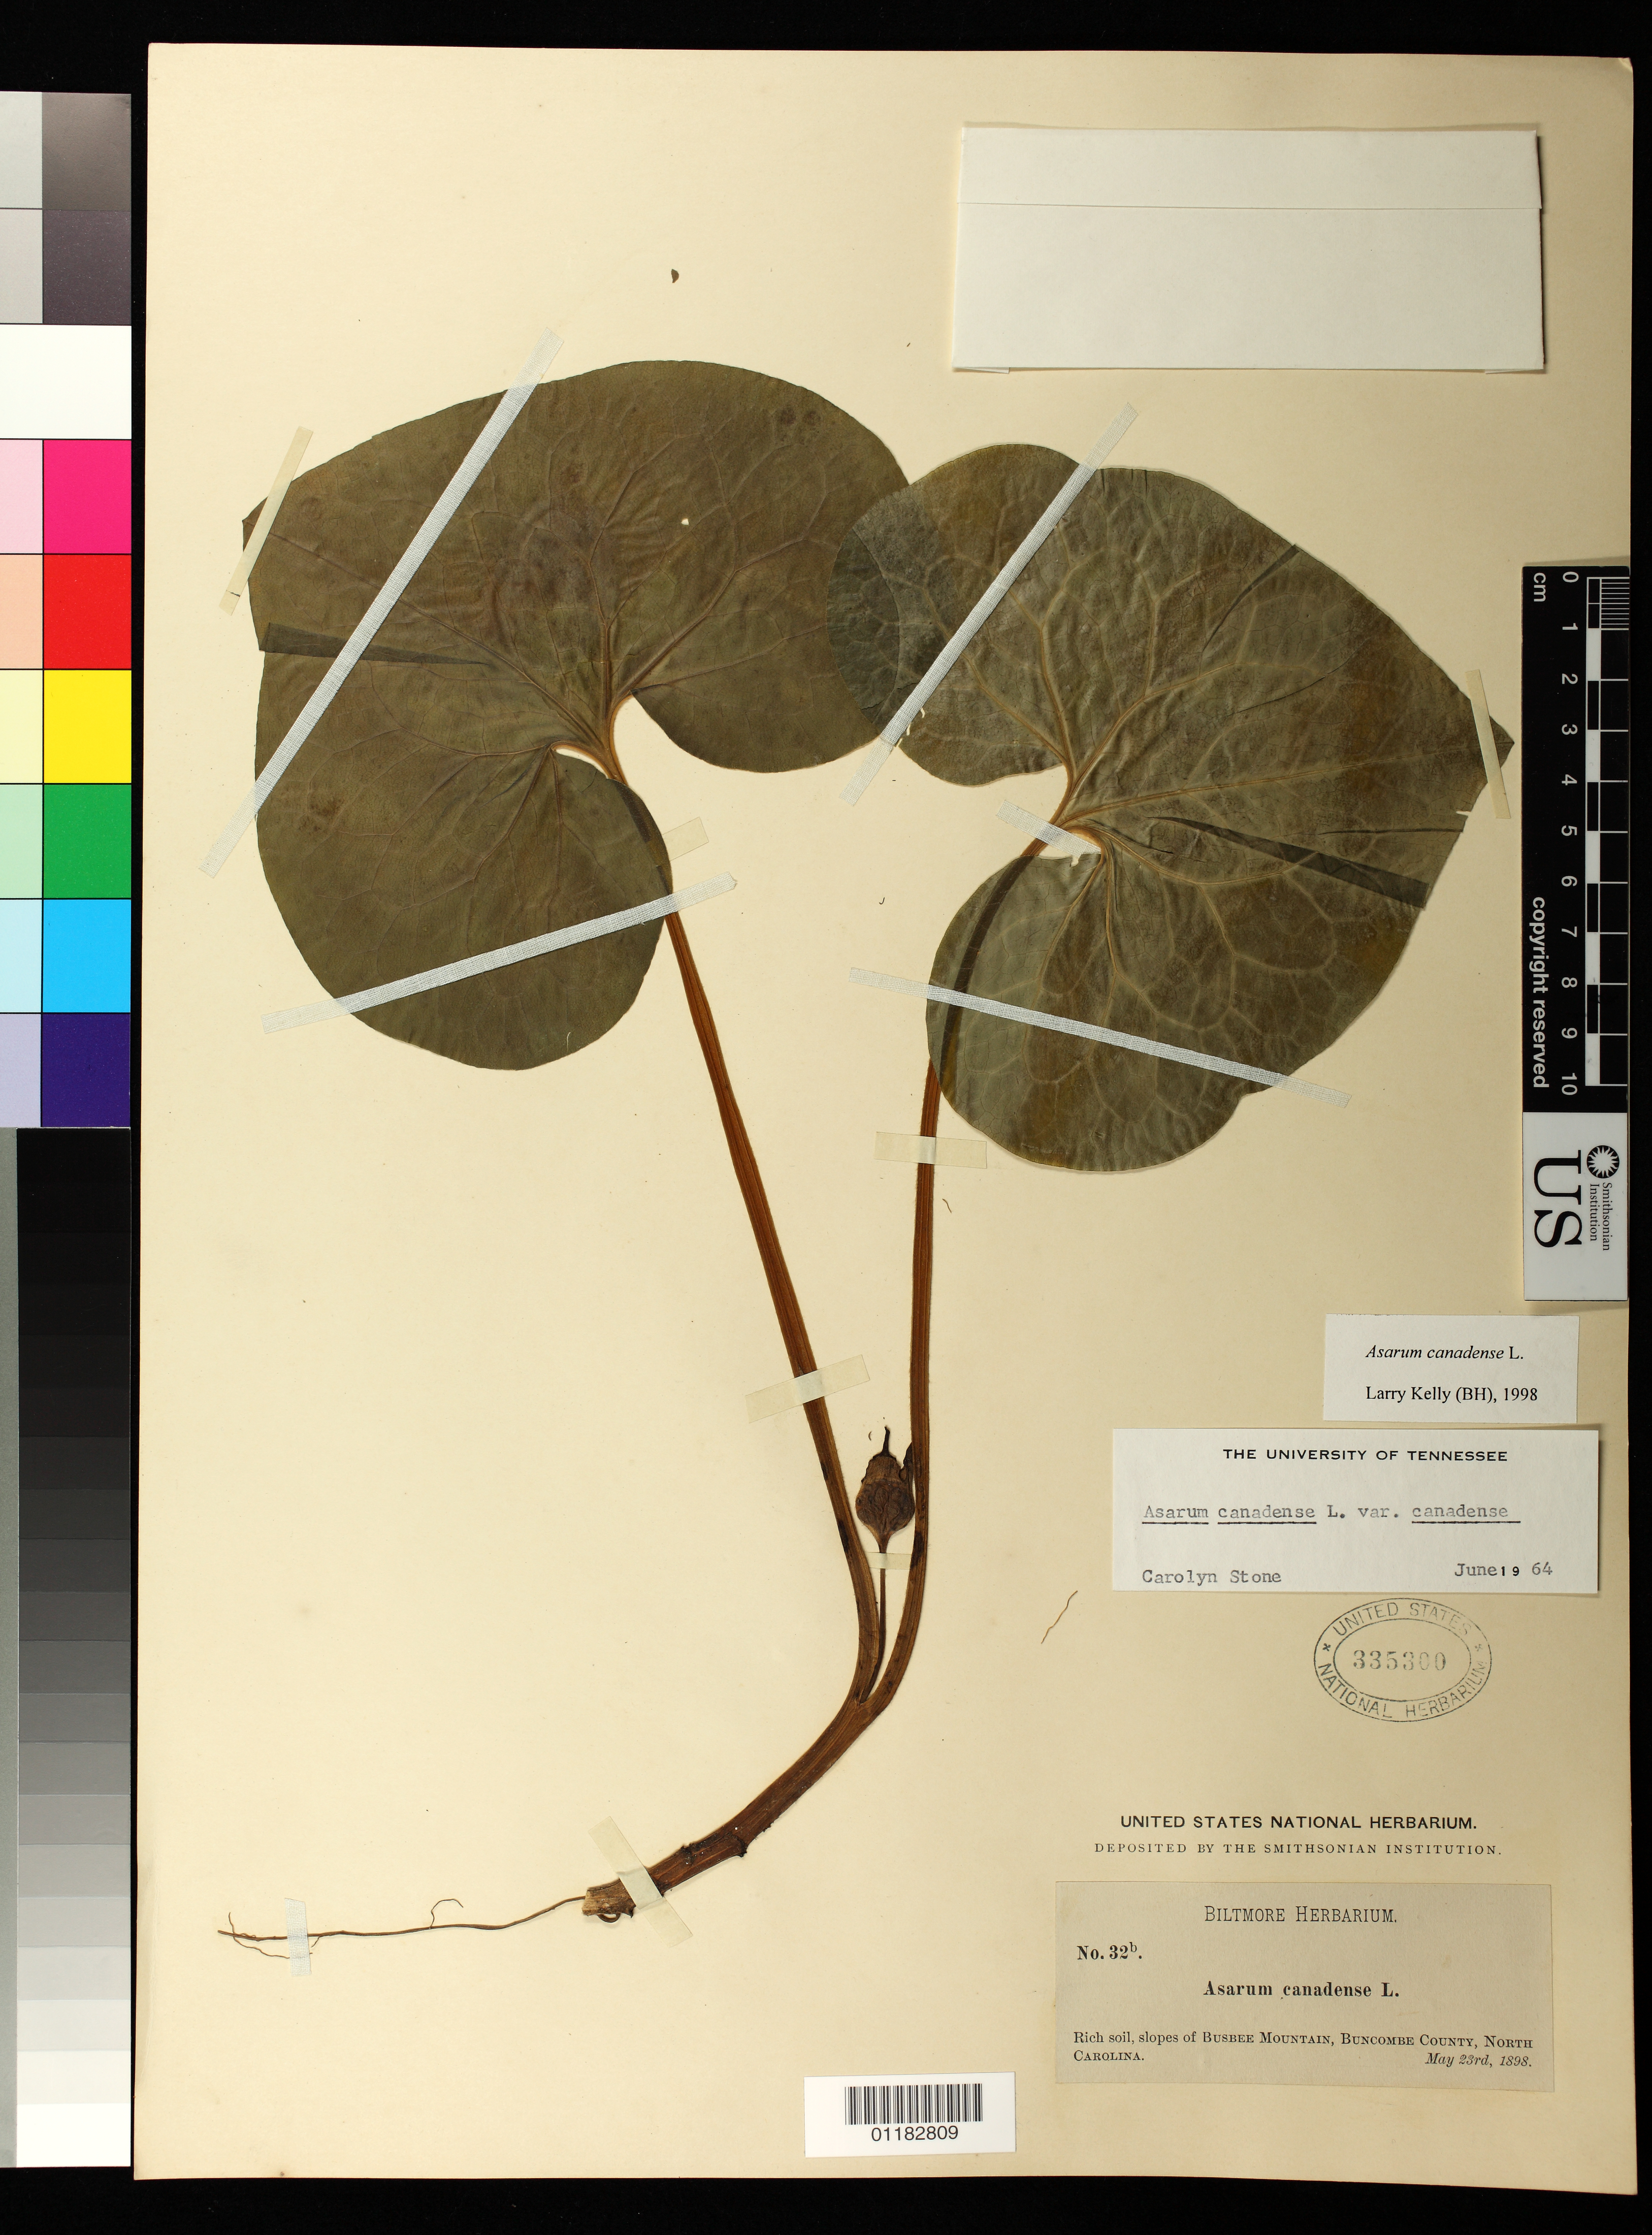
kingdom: Plantae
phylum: Tracheophyta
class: Magnoliopsida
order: Piperales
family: Aristolochiaceae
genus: Asarum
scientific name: Asarum canadense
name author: L.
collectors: ex herb. Biltmore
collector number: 32b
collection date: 1898-05-23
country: United States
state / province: North Carolina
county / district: Buncombe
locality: Busbee Mountain, Buncombe County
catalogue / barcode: US 335300